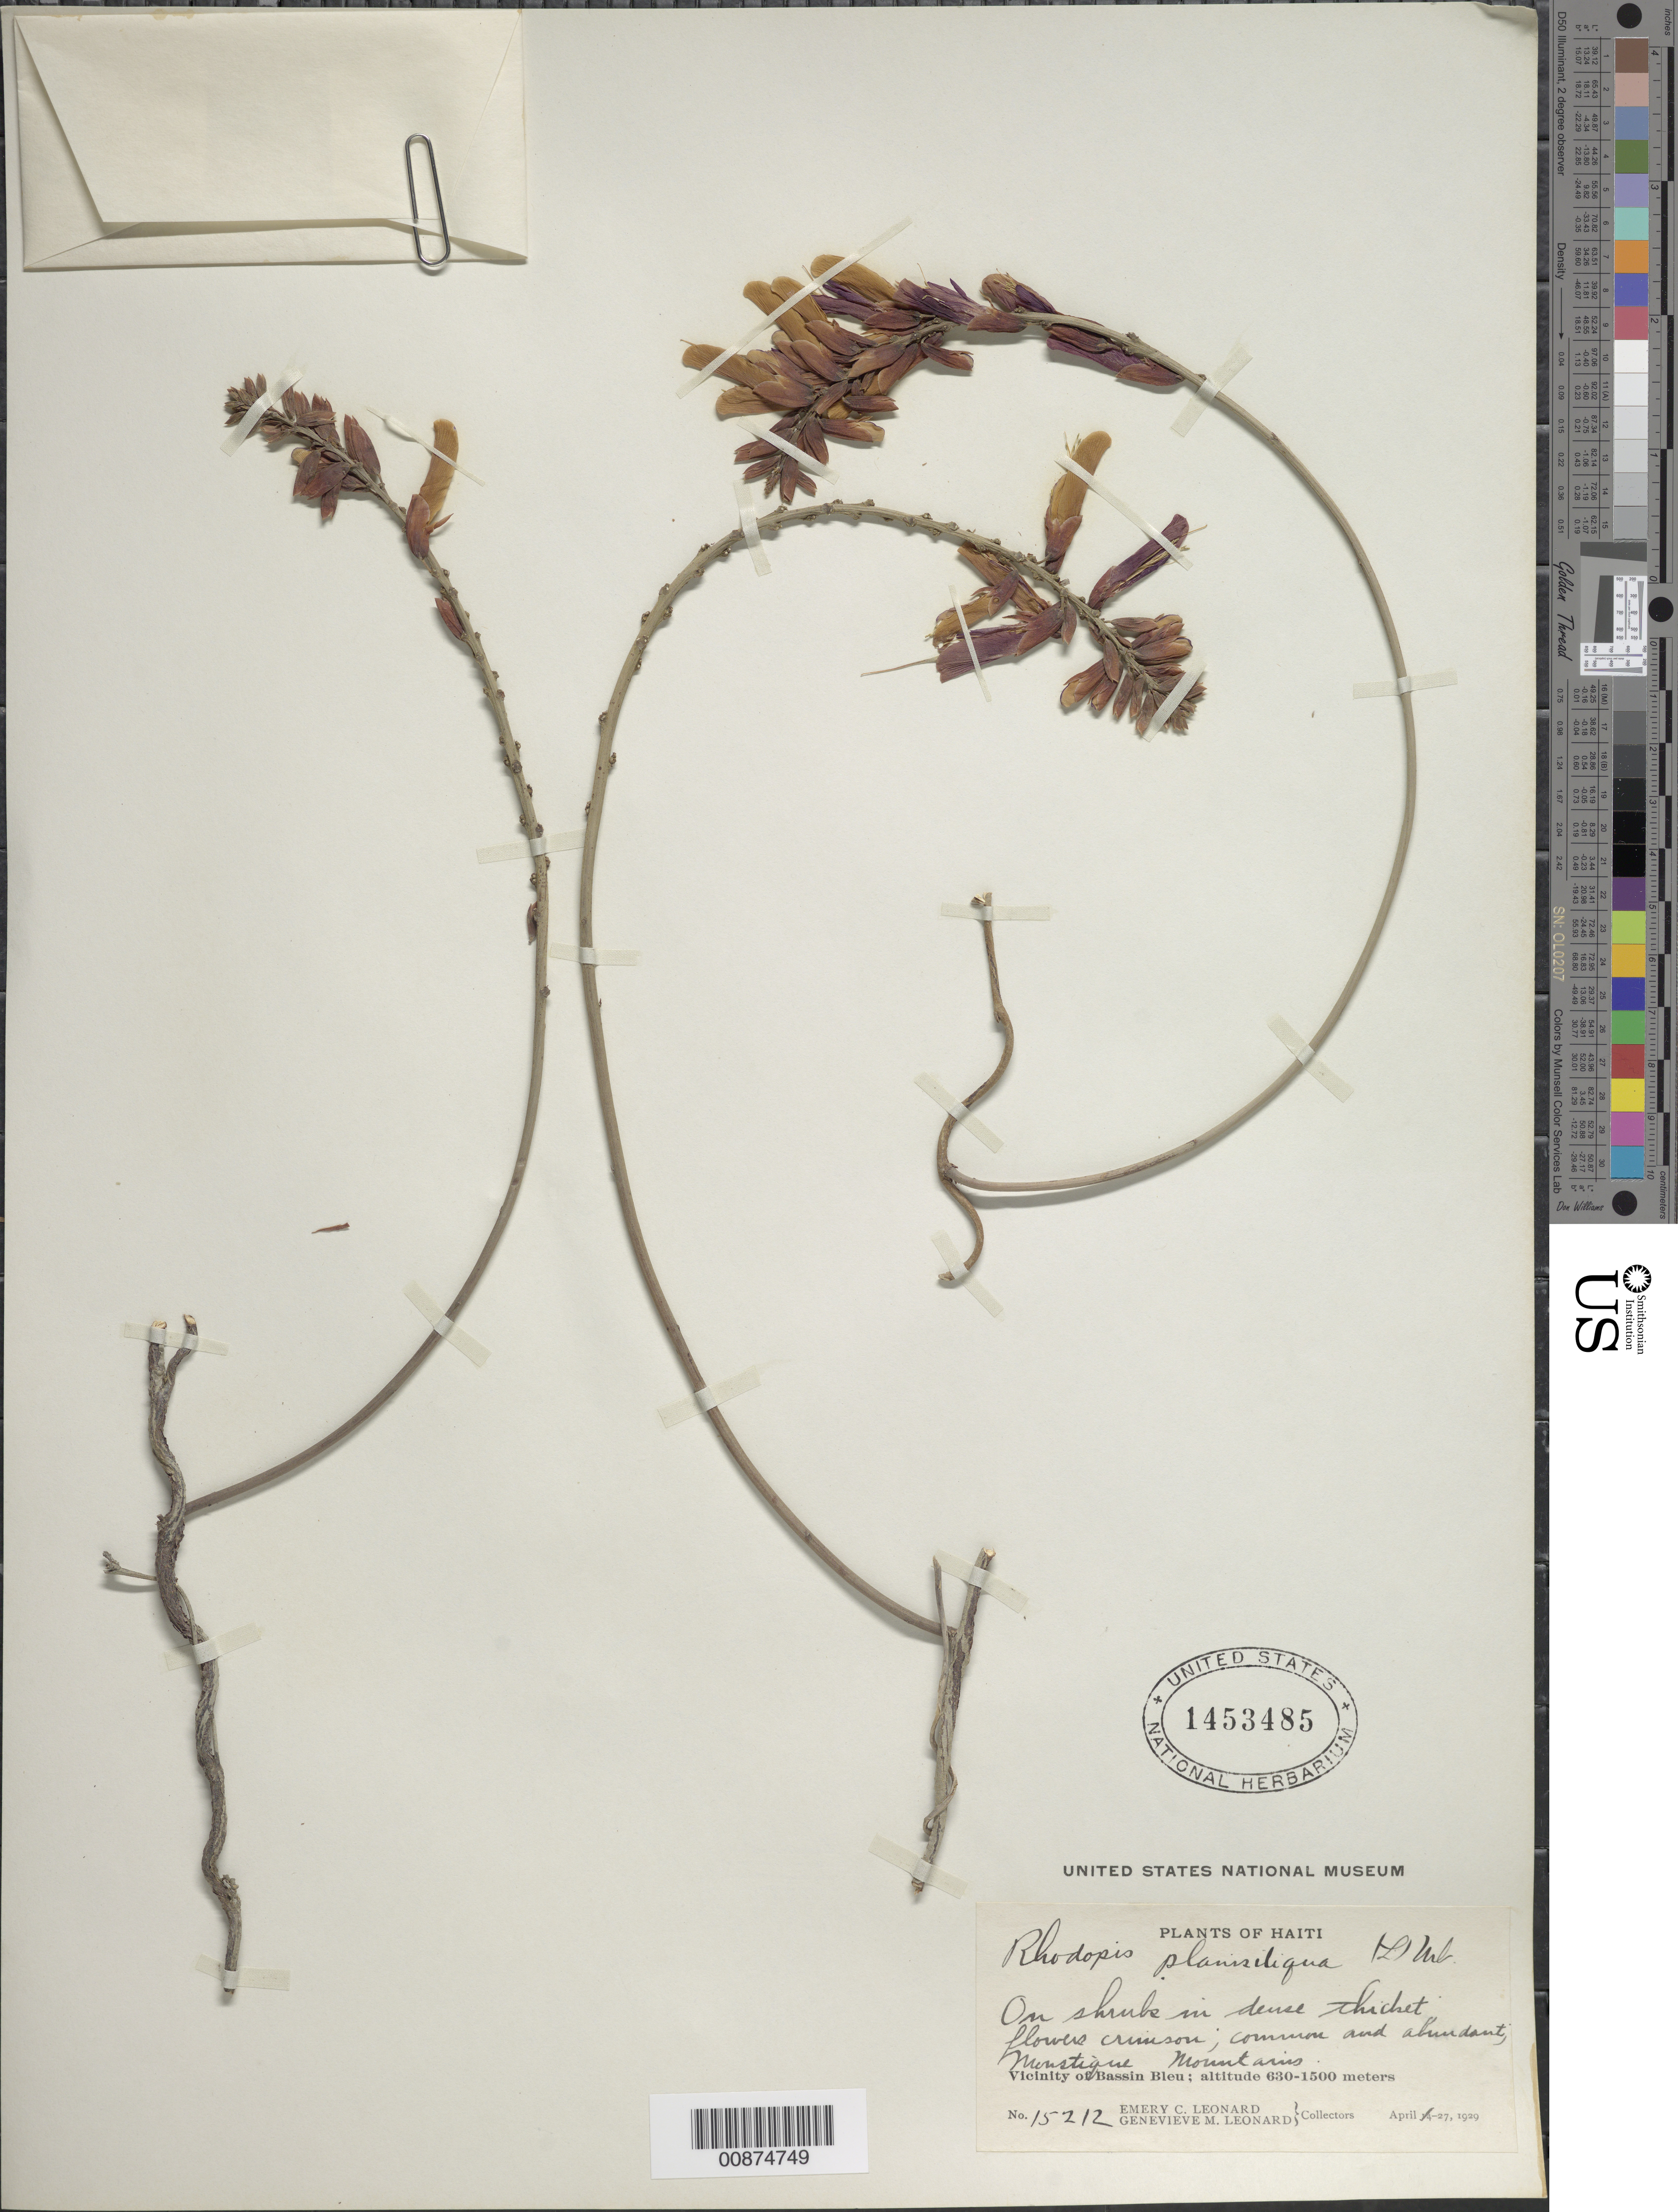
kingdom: Plantae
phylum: Tracheophyta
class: Magnoliopsida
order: Fabales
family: Fabaceae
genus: Rhodopis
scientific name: Rhodopis planisiliqua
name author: (L.) Urb.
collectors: E. C. Leonard & G. M. Leonard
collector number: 15212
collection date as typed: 27 Apr 1929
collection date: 1929-04-27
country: Haiti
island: Hispaniola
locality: Vicinity of Bassin Bleu, Moustique Mountains.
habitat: On shrubs in dense thicket.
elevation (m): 630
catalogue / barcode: US 1453485